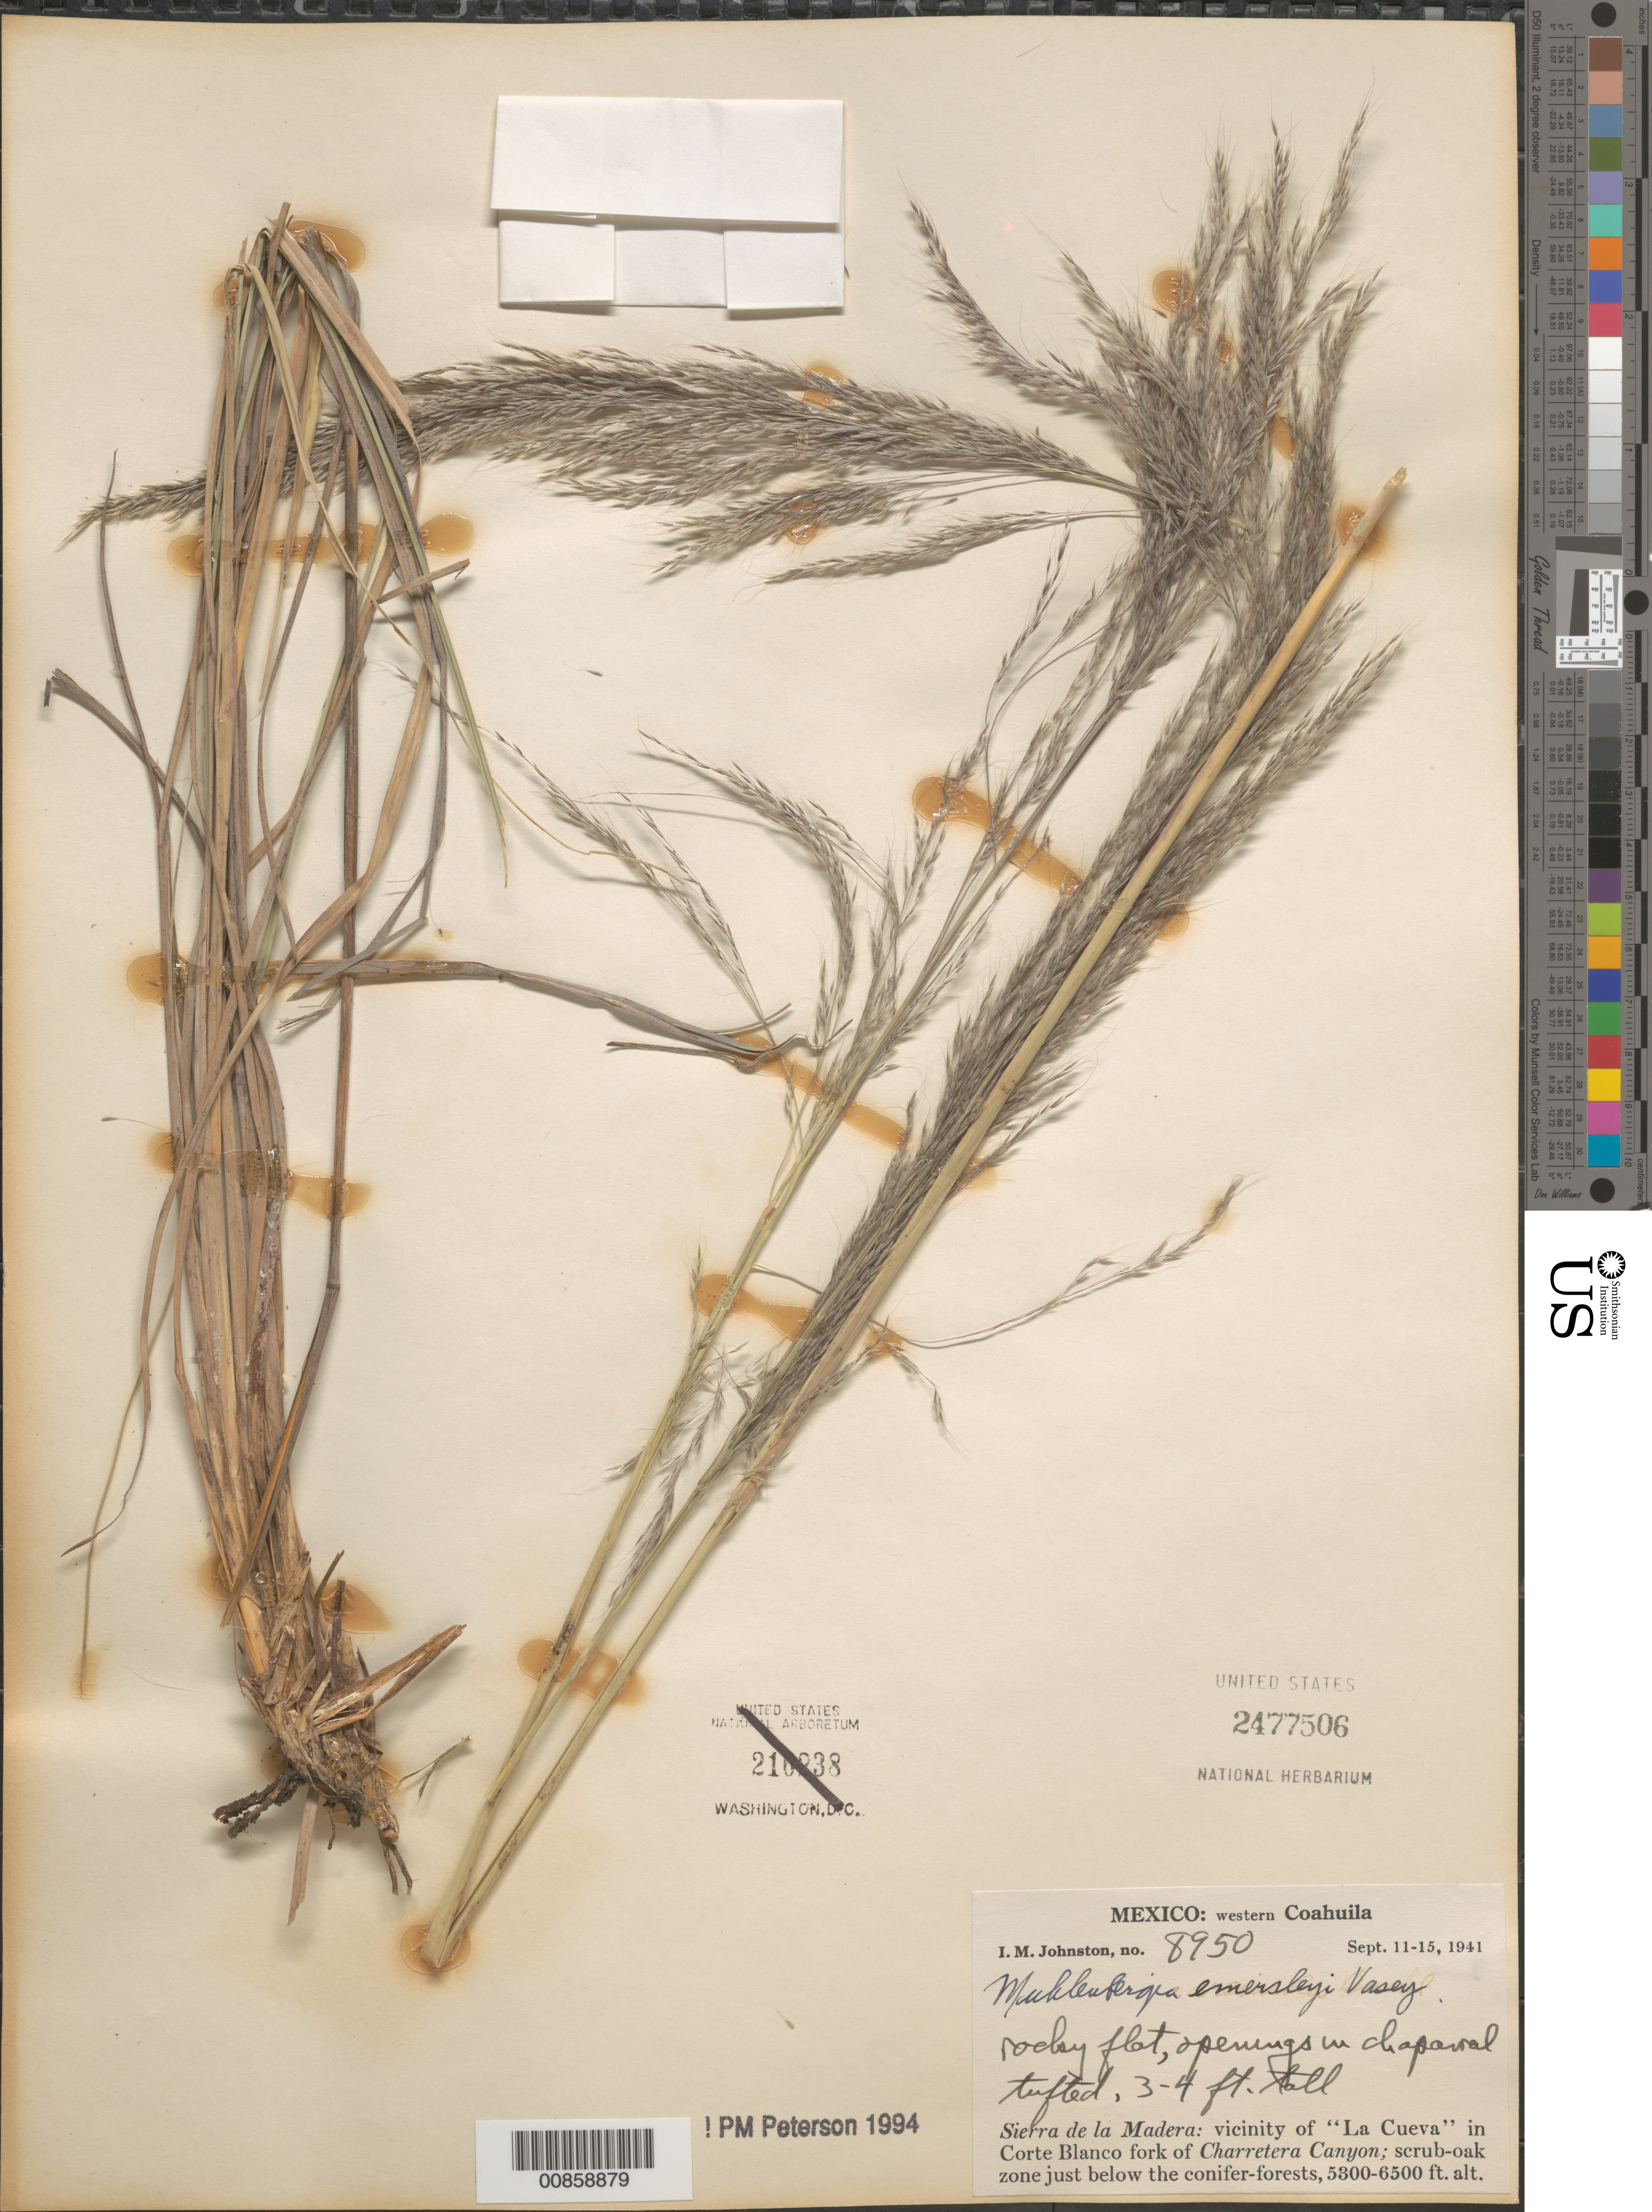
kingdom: Plantae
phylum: Tracheophyta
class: Liliopsida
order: Poales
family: Poaceae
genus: Muhlenbergia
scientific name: Muhlenbergia emersleyi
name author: Vasey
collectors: I.M. Johnston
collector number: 8950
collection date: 1941-09-11/1941-09-15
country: Mexico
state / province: Coahuila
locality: Western Coahuila. Sierra de la Madera: vicinity of "La Cueva" in Corte Blanco fork of Charretera Canyon; scrub-oak zone just below the conifer-forests.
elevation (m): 1615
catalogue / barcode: US 2477506